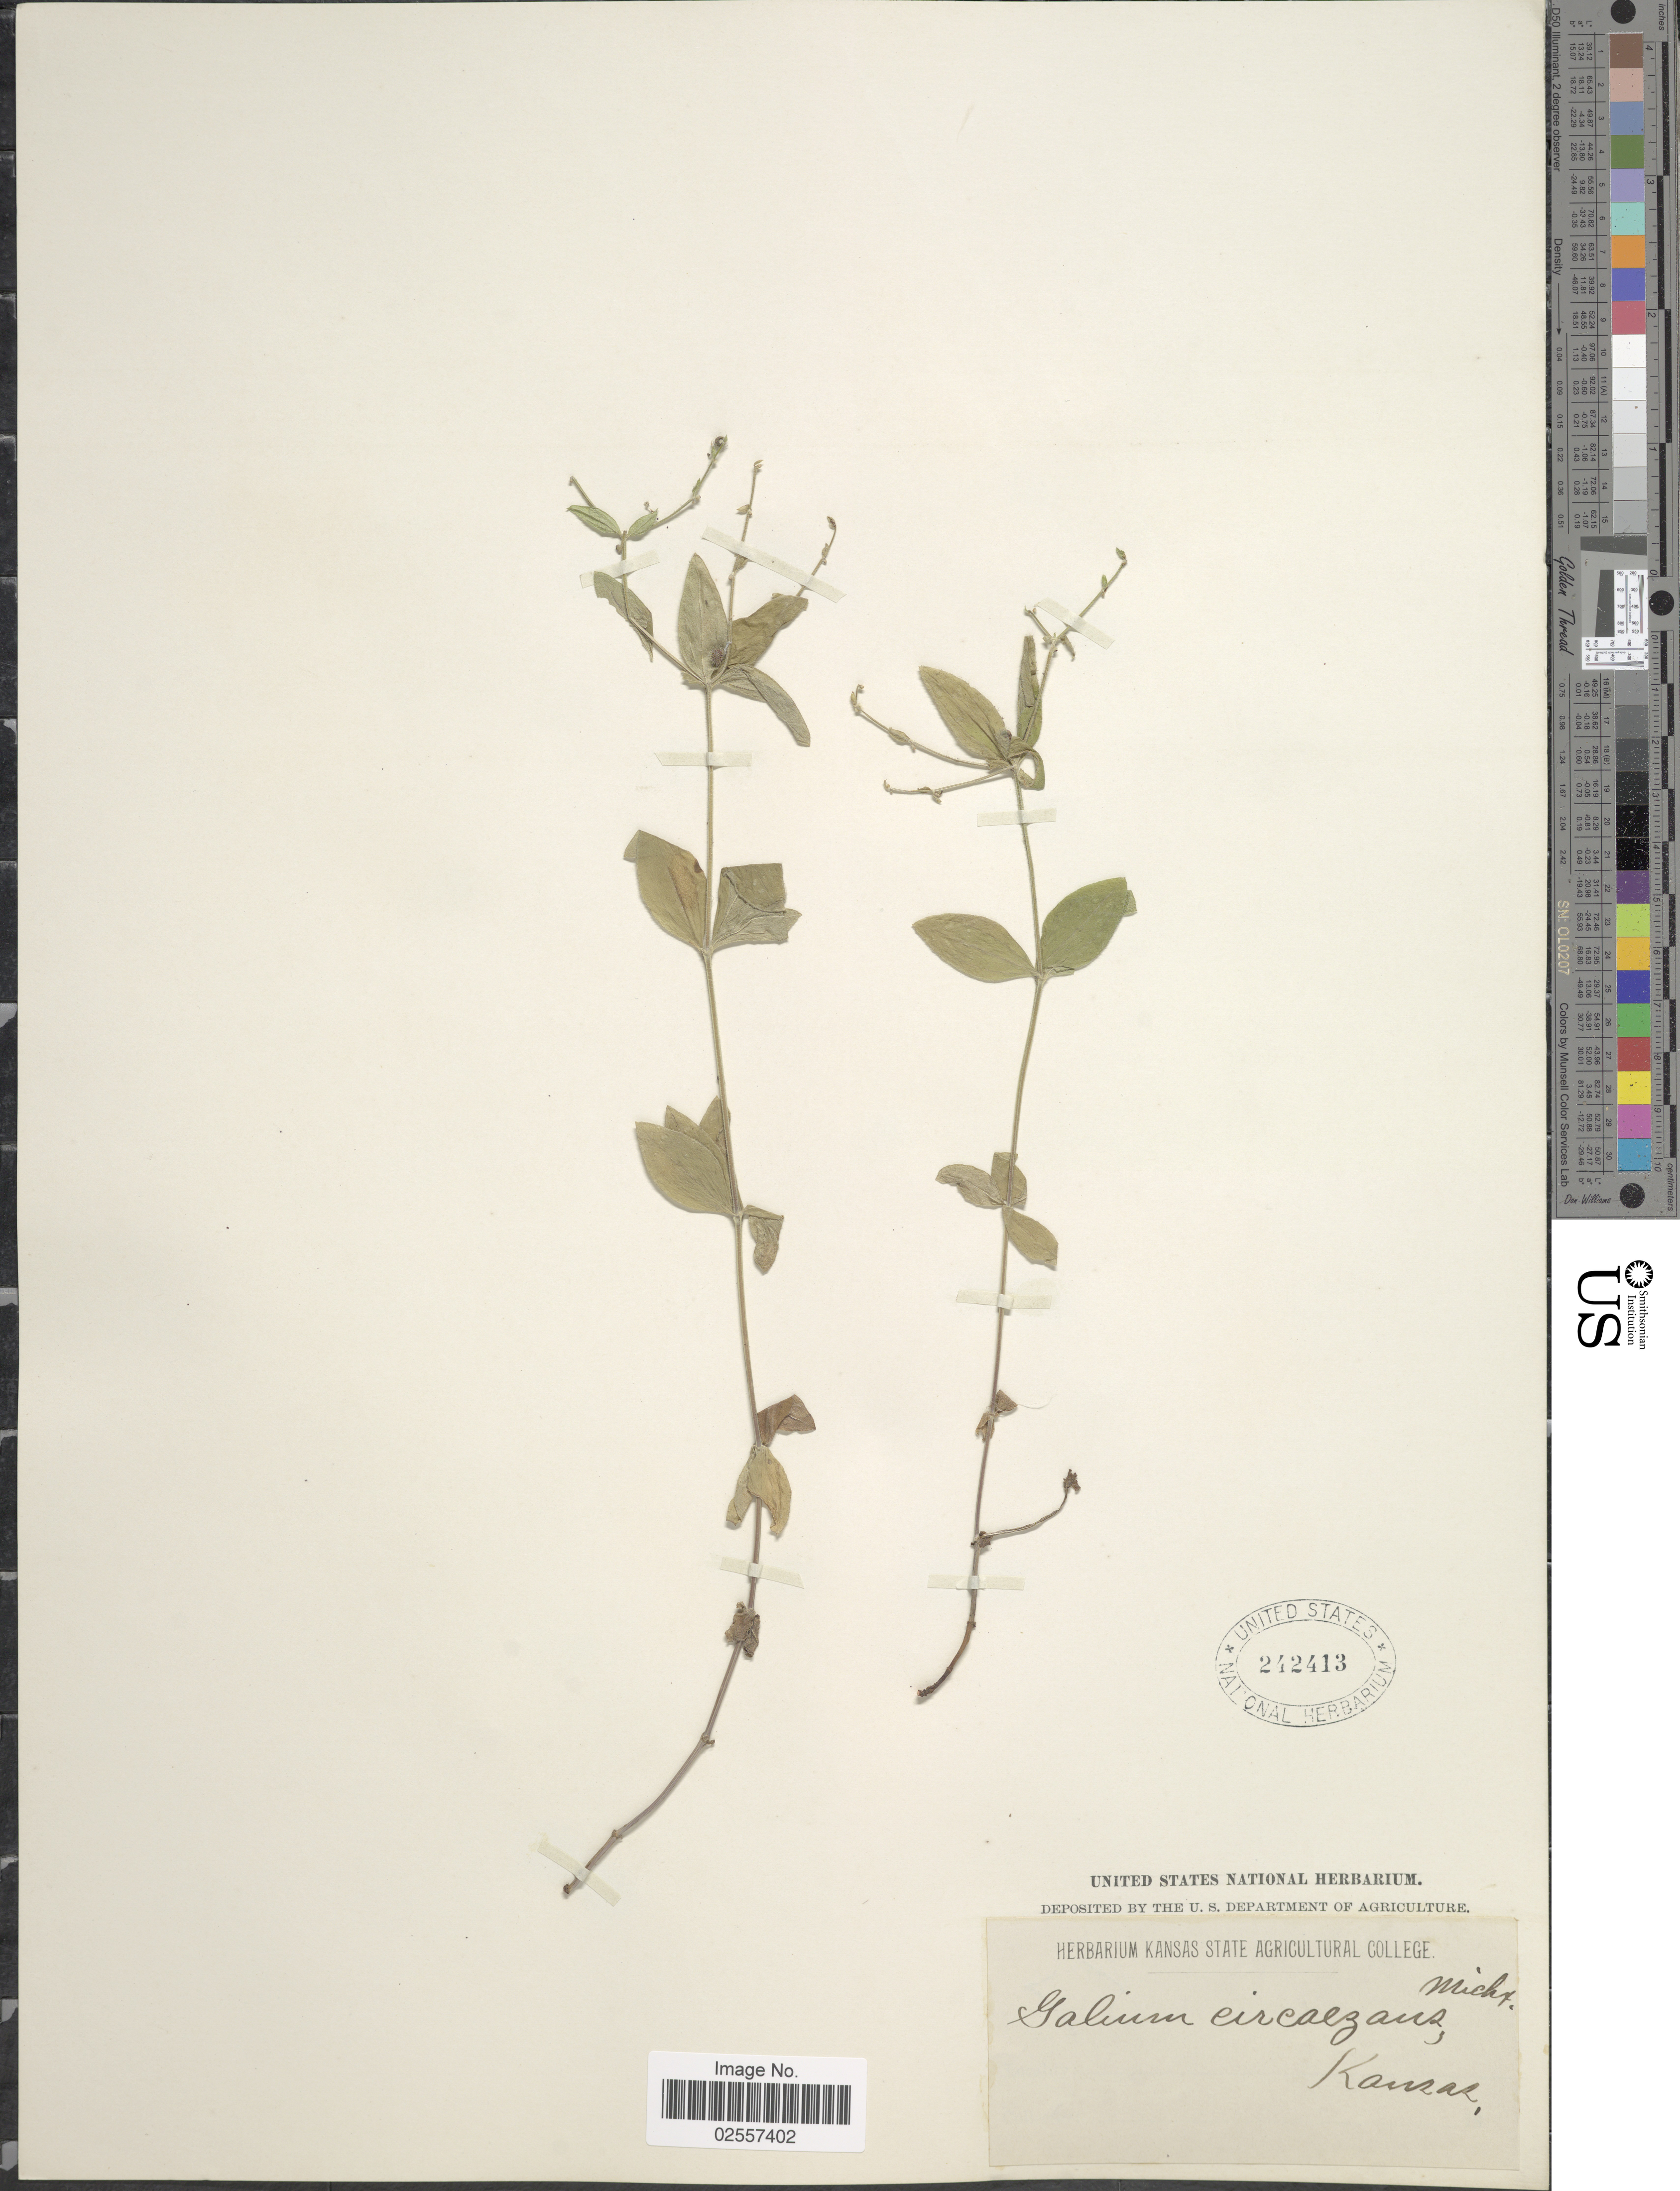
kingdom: Plantae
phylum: Tracheophyta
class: Magnoliopsida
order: Gentianales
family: Rubiaceae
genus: Galium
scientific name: Galium circaezans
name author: Michx.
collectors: ex herb. Kansas State Agricultural College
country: United States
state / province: Kansas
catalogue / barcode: US 242413